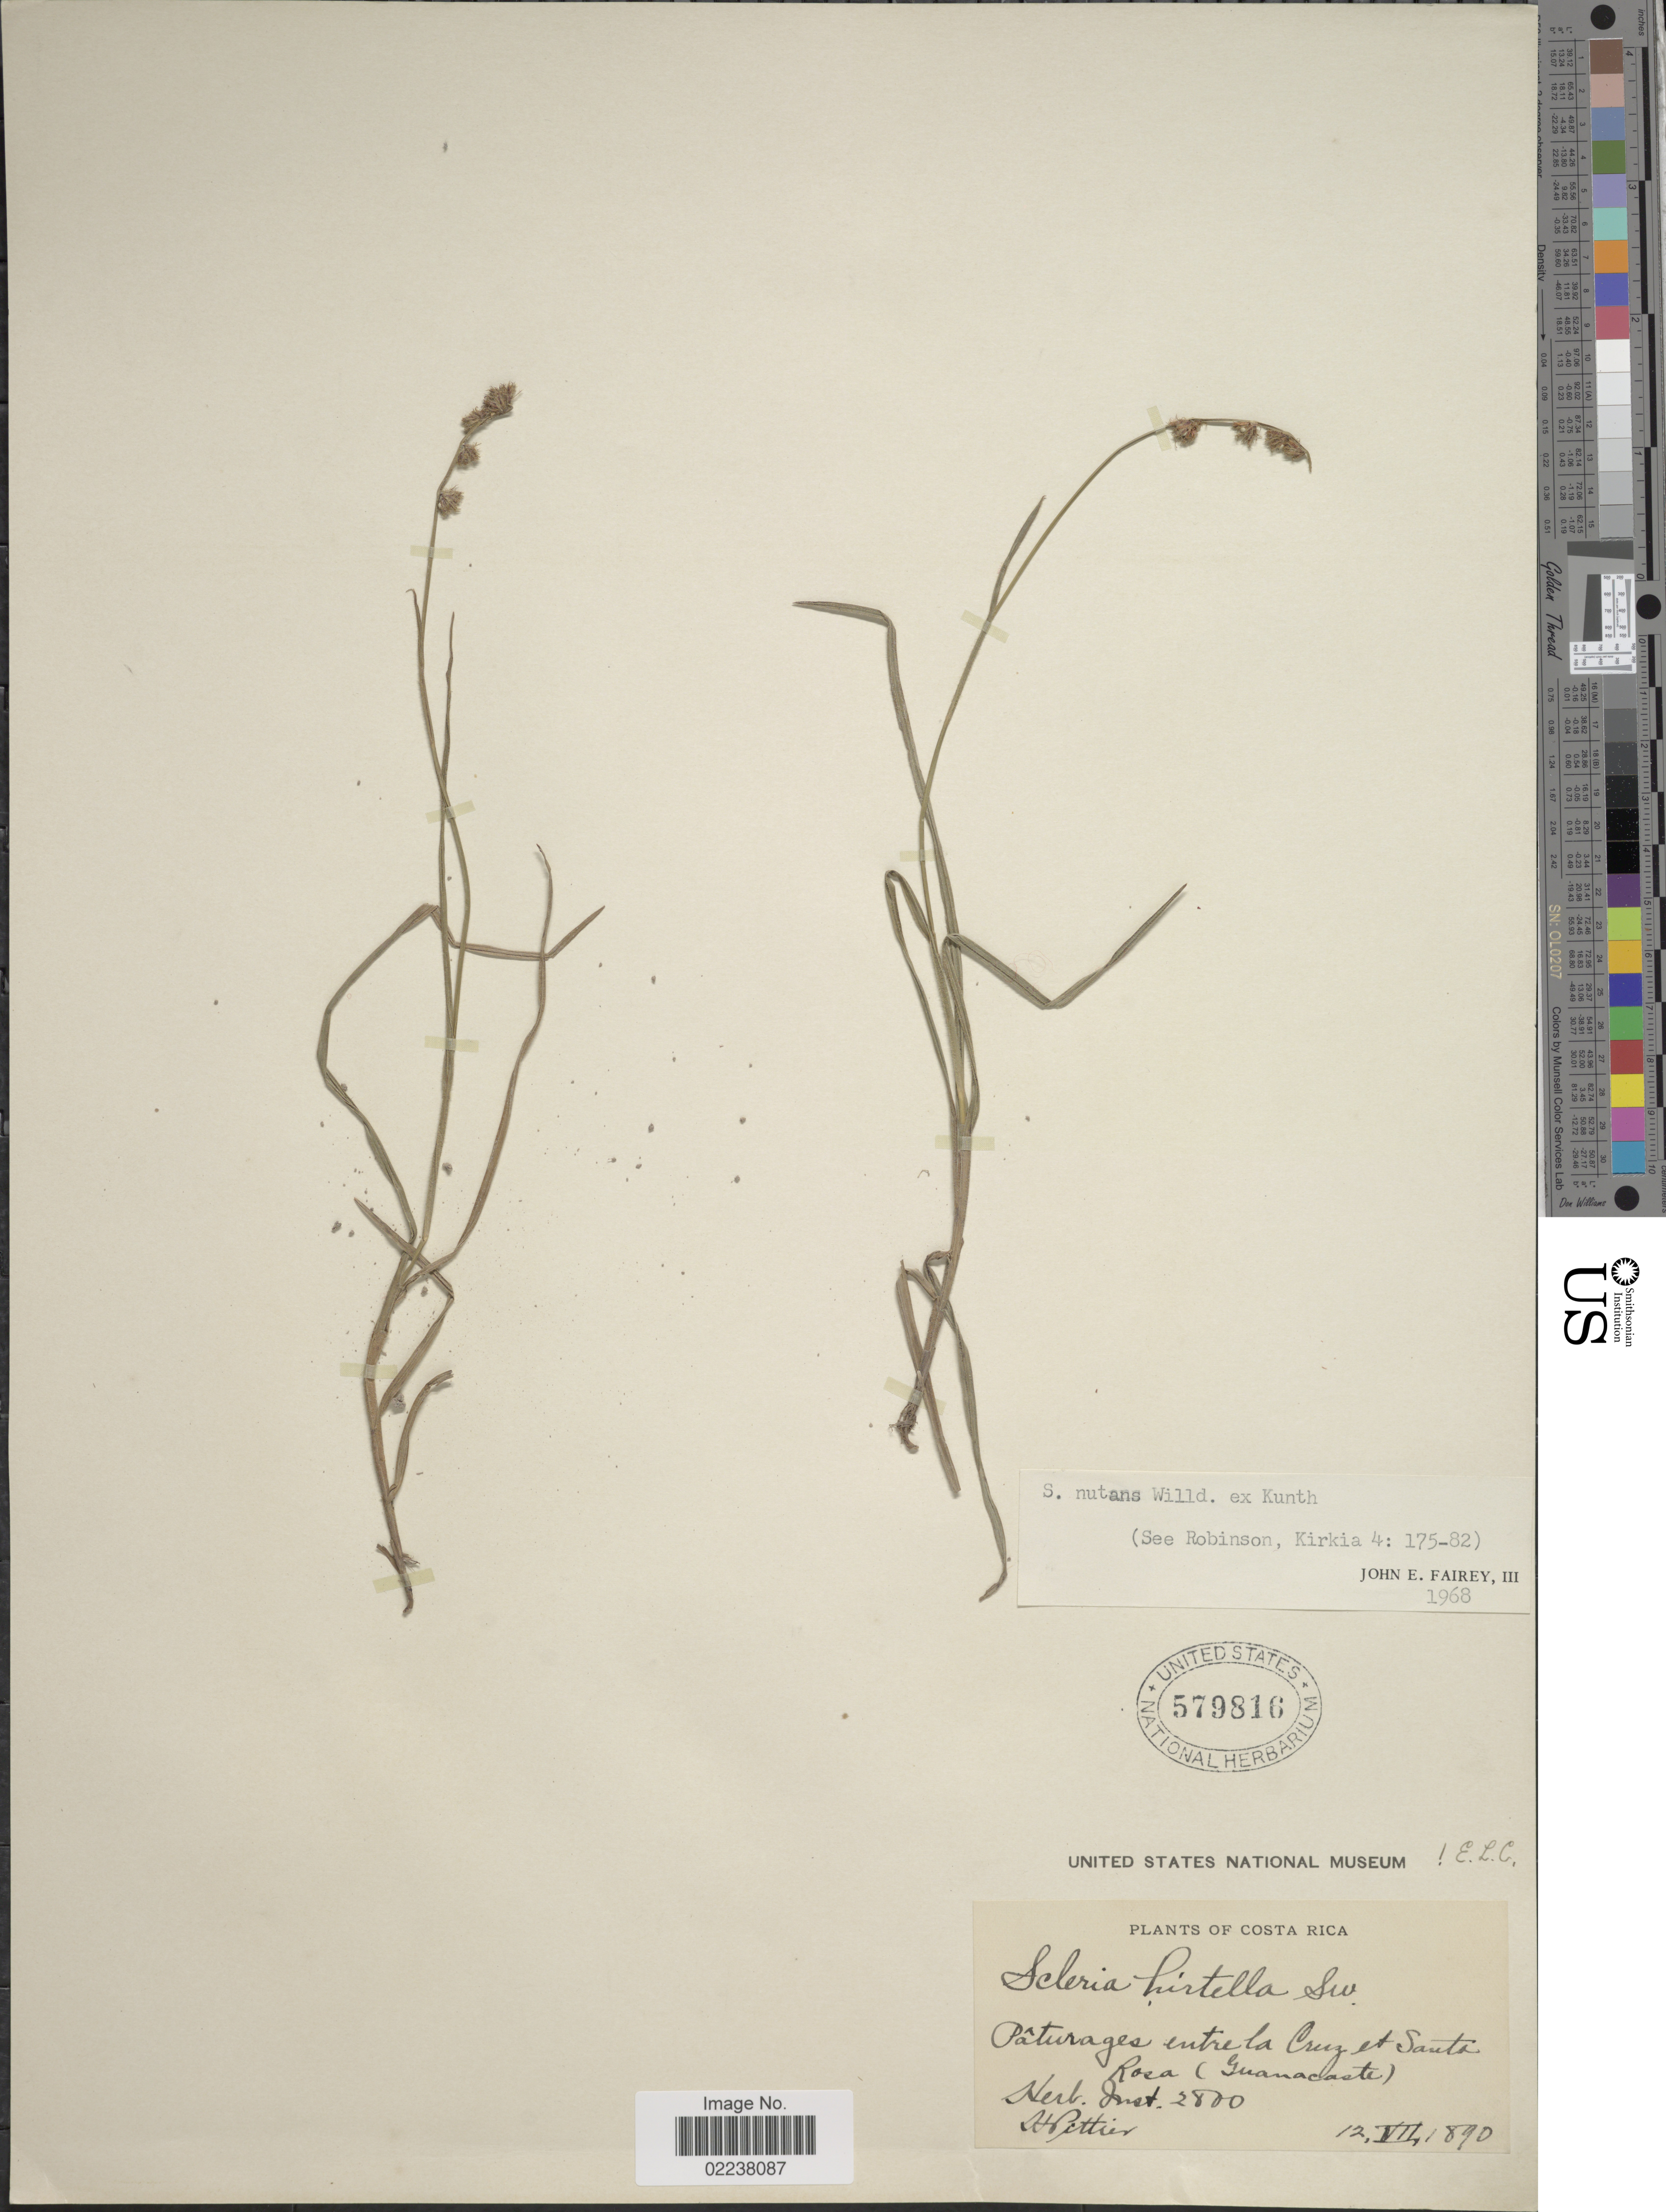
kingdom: Plantae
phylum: Tracheophyta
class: Liliopsida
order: Poales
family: Cyperaceae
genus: Scleria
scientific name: Scleria distans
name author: Poir.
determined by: Strong, Mark T., (BOT), Smithsonian Institution - National Museum of Natural History (UNITED STATES)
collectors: H. F. Pittier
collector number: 2800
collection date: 1890-07-12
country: Costa Rica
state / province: Guanacaste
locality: Paturages entre la Cruz et Santa Rosa (Guanacaste)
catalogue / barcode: US 279816